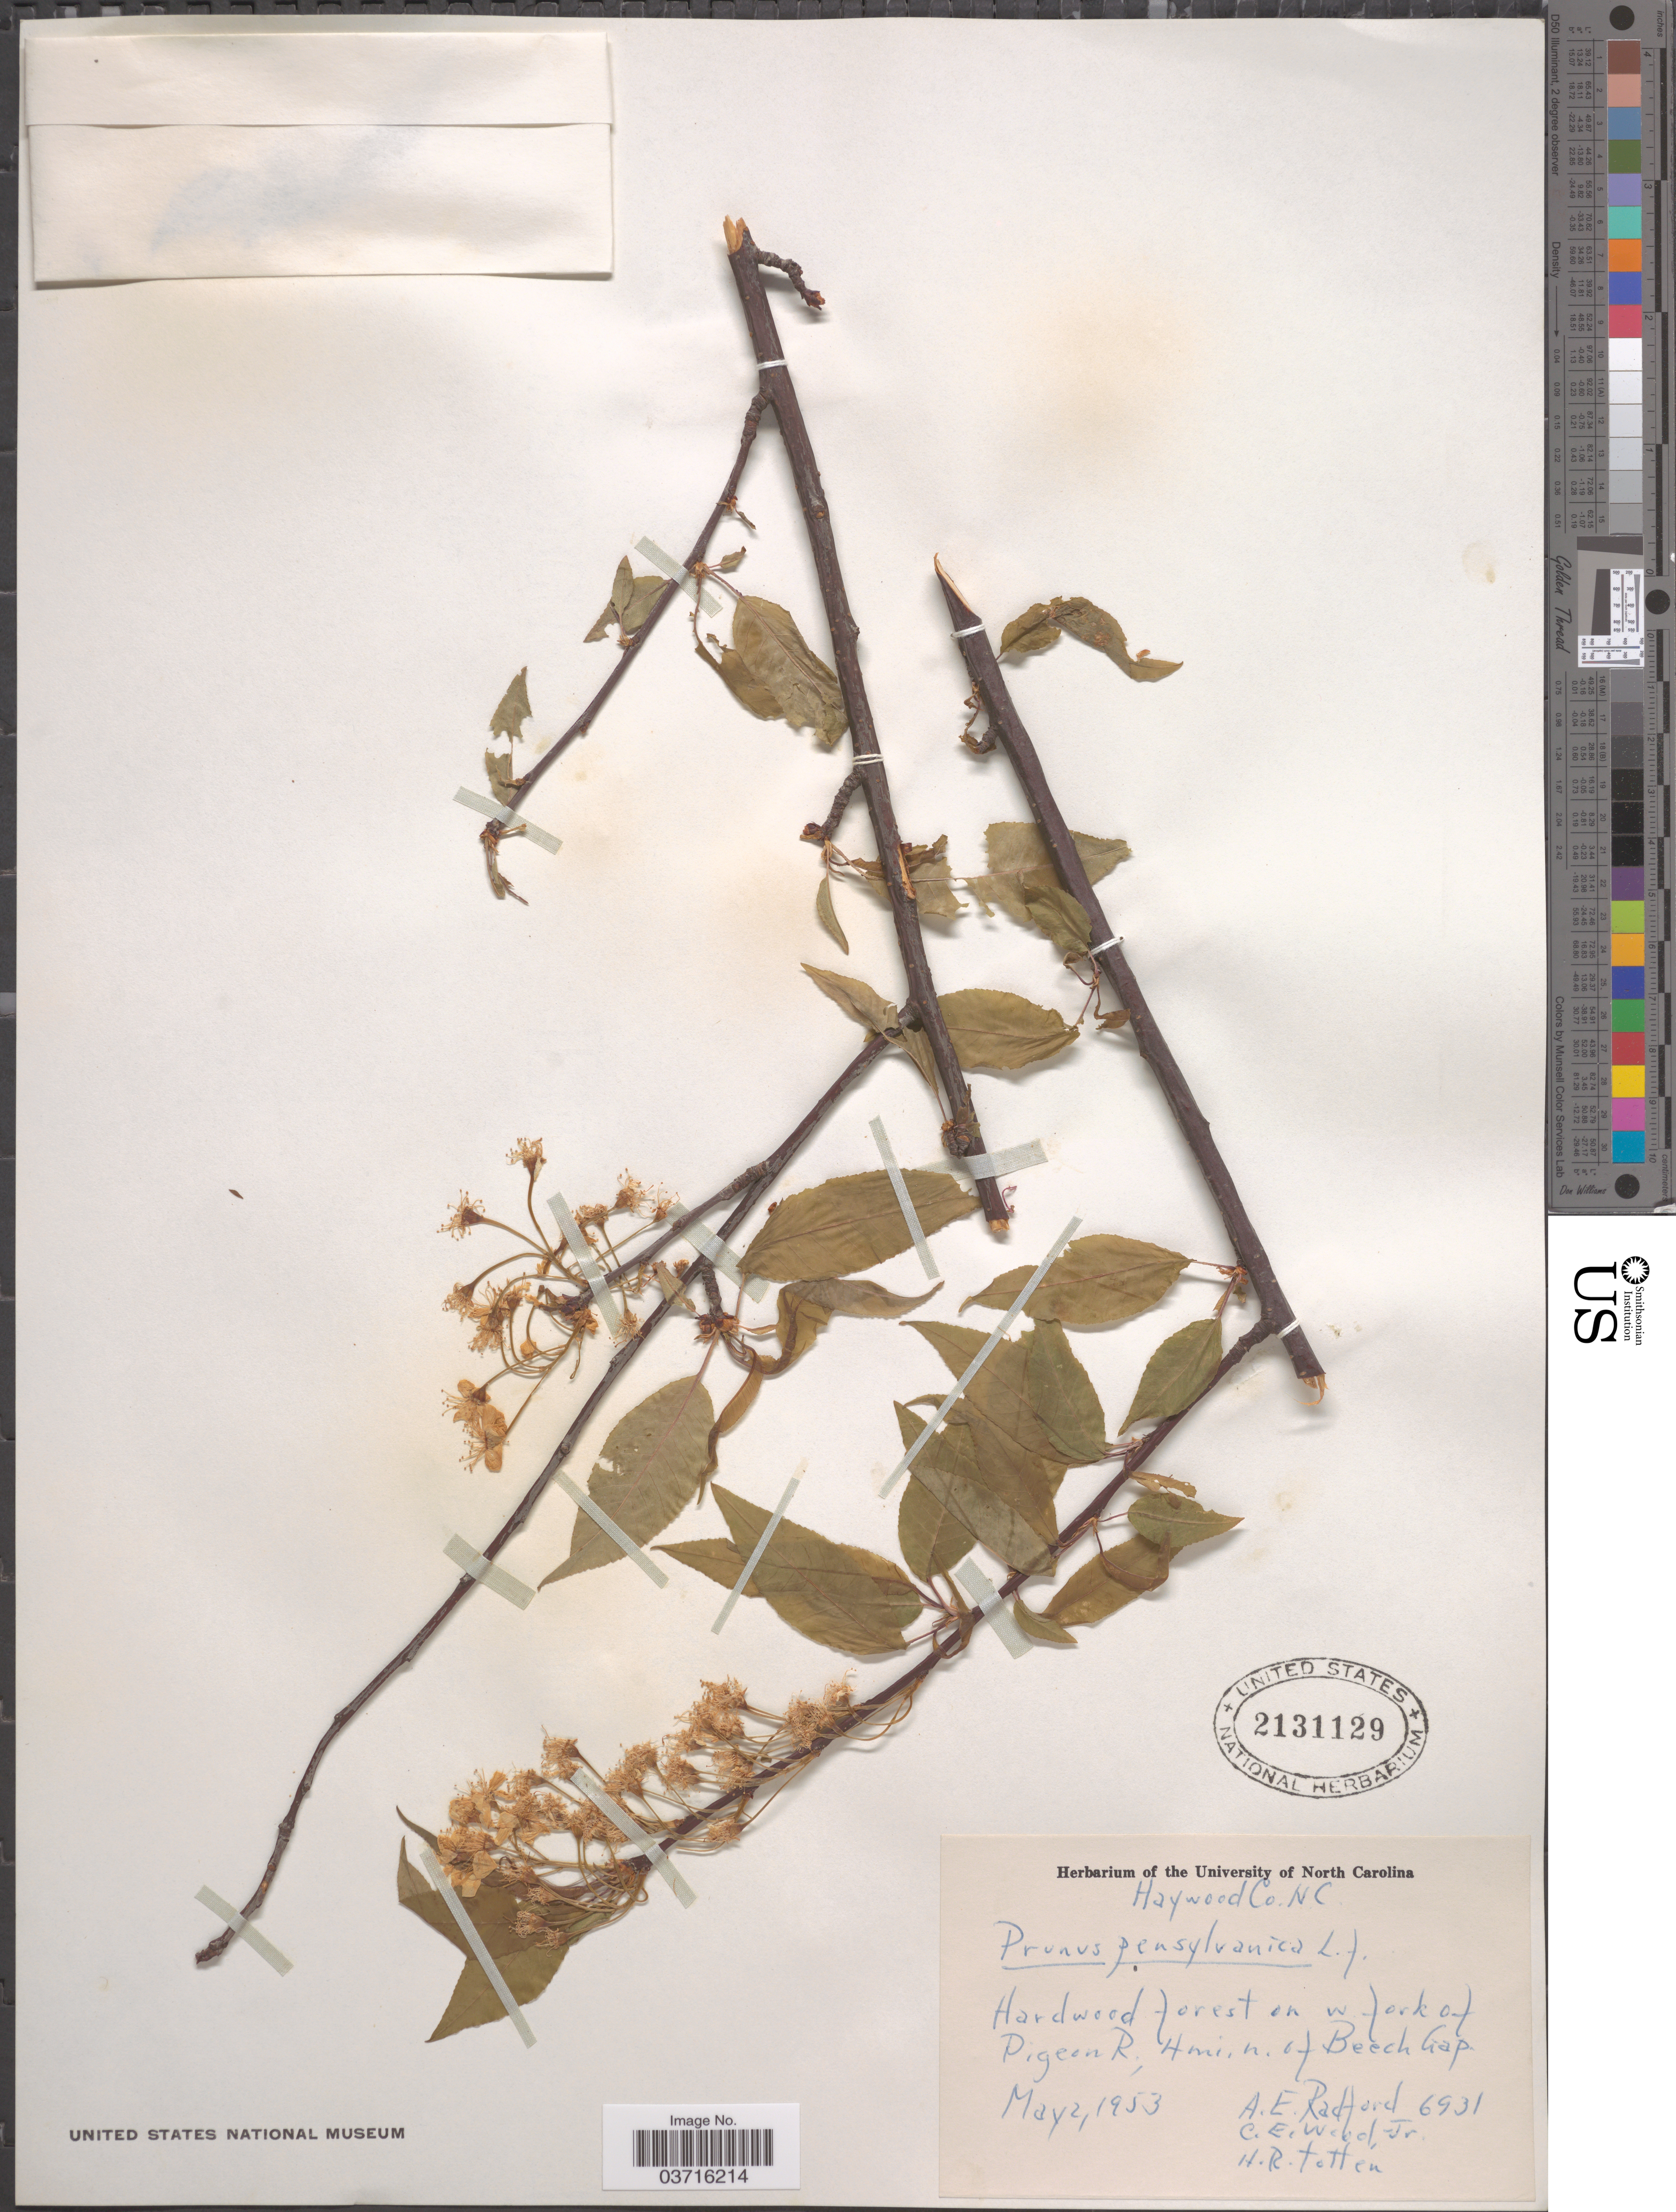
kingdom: Plantae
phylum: Tracheophyta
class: Magnoliopsida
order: Rosales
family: Rosaceae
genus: Prunus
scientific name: Prunus pensylvanica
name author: L. f.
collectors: A. E. Radford, C. Webster & H. Totten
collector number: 6931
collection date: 1953-05-02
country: United States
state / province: North Carolina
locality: Haywood Co. Hardwood forest on w fork of Pigeon R., 4 mi. n. of Beech Gap.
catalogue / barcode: US 2131129